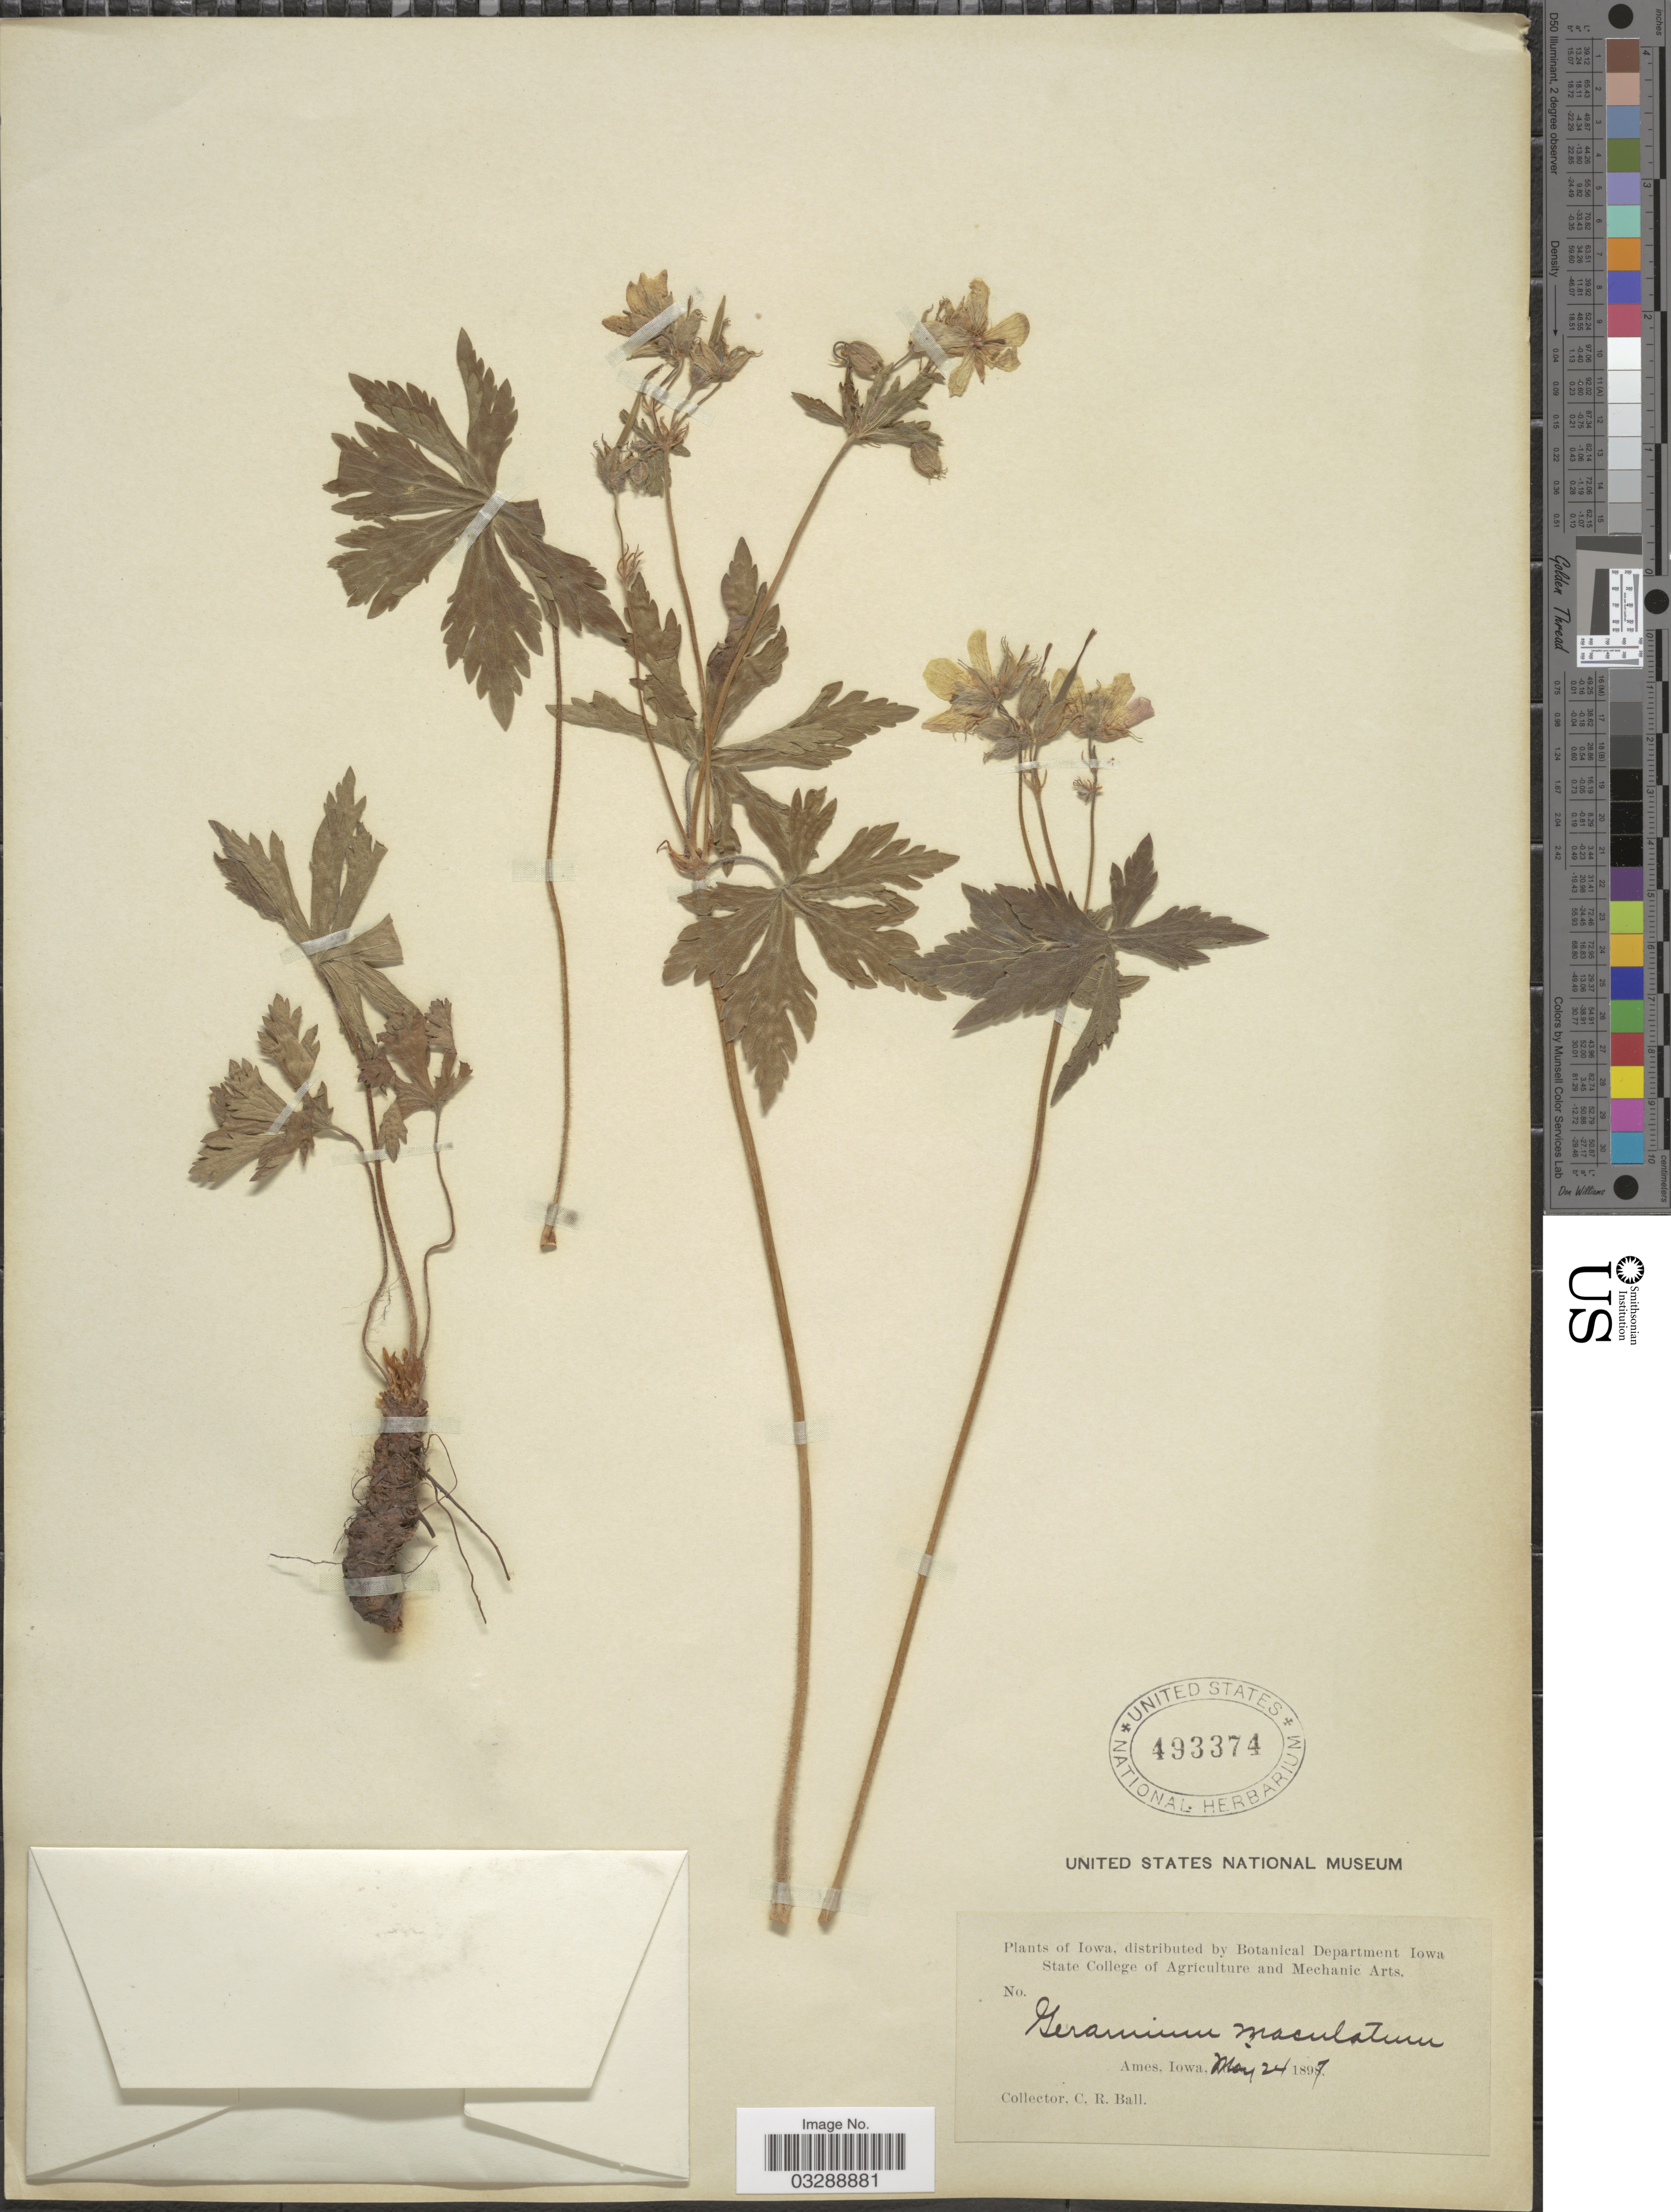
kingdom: Plantae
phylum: Tracheophyta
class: Magnoliopsida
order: Geraniales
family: Geraniaceae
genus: Geranium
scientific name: Geranium maculatum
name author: L.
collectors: C. R. Ball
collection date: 1897-05-24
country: United States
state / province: Iowa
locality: Ames.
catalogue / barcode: US 493374